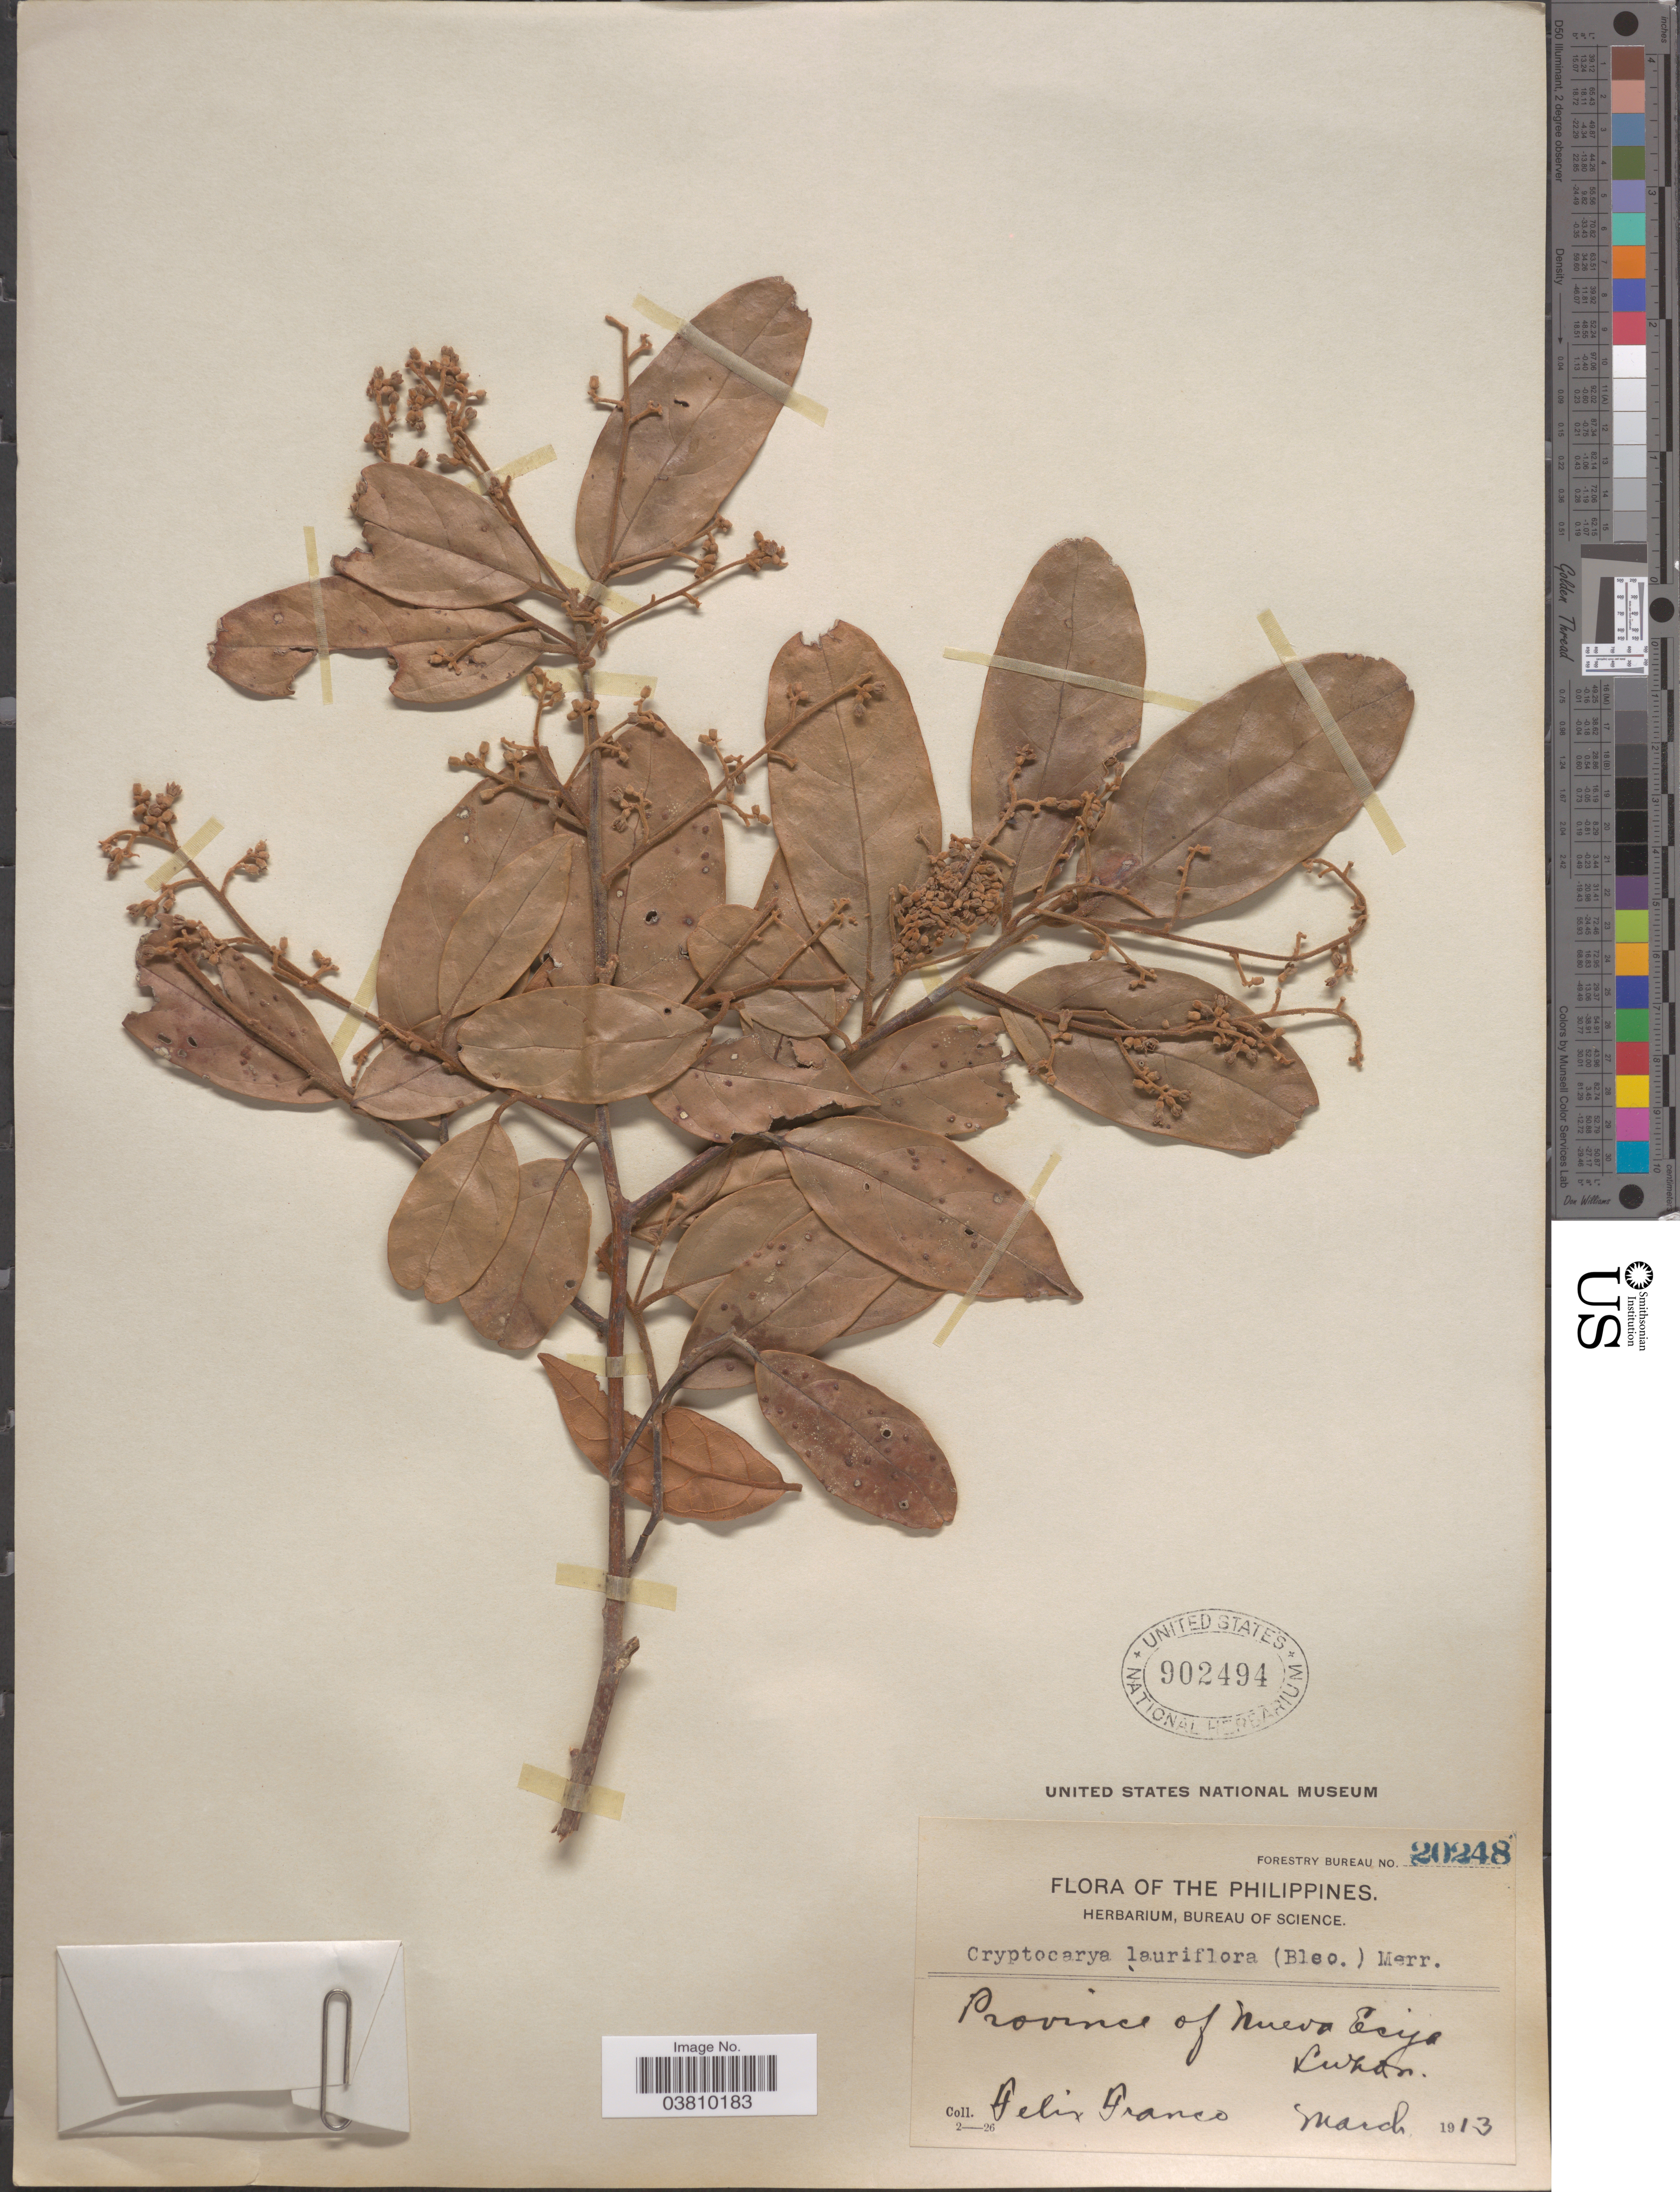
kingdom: Plantae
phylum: Tracheophyta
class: Magnoliopsida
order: Laurales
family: Lauraceae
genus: Cryptocarya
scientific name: Cryptocarya lauriflora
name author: (Blanco) Merr.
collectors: F. Franco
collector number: Forestry Bureau 20248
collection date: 1913-03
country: Philippines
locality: Province of Nueva Ecija, Luzon.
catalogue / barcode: US 902494